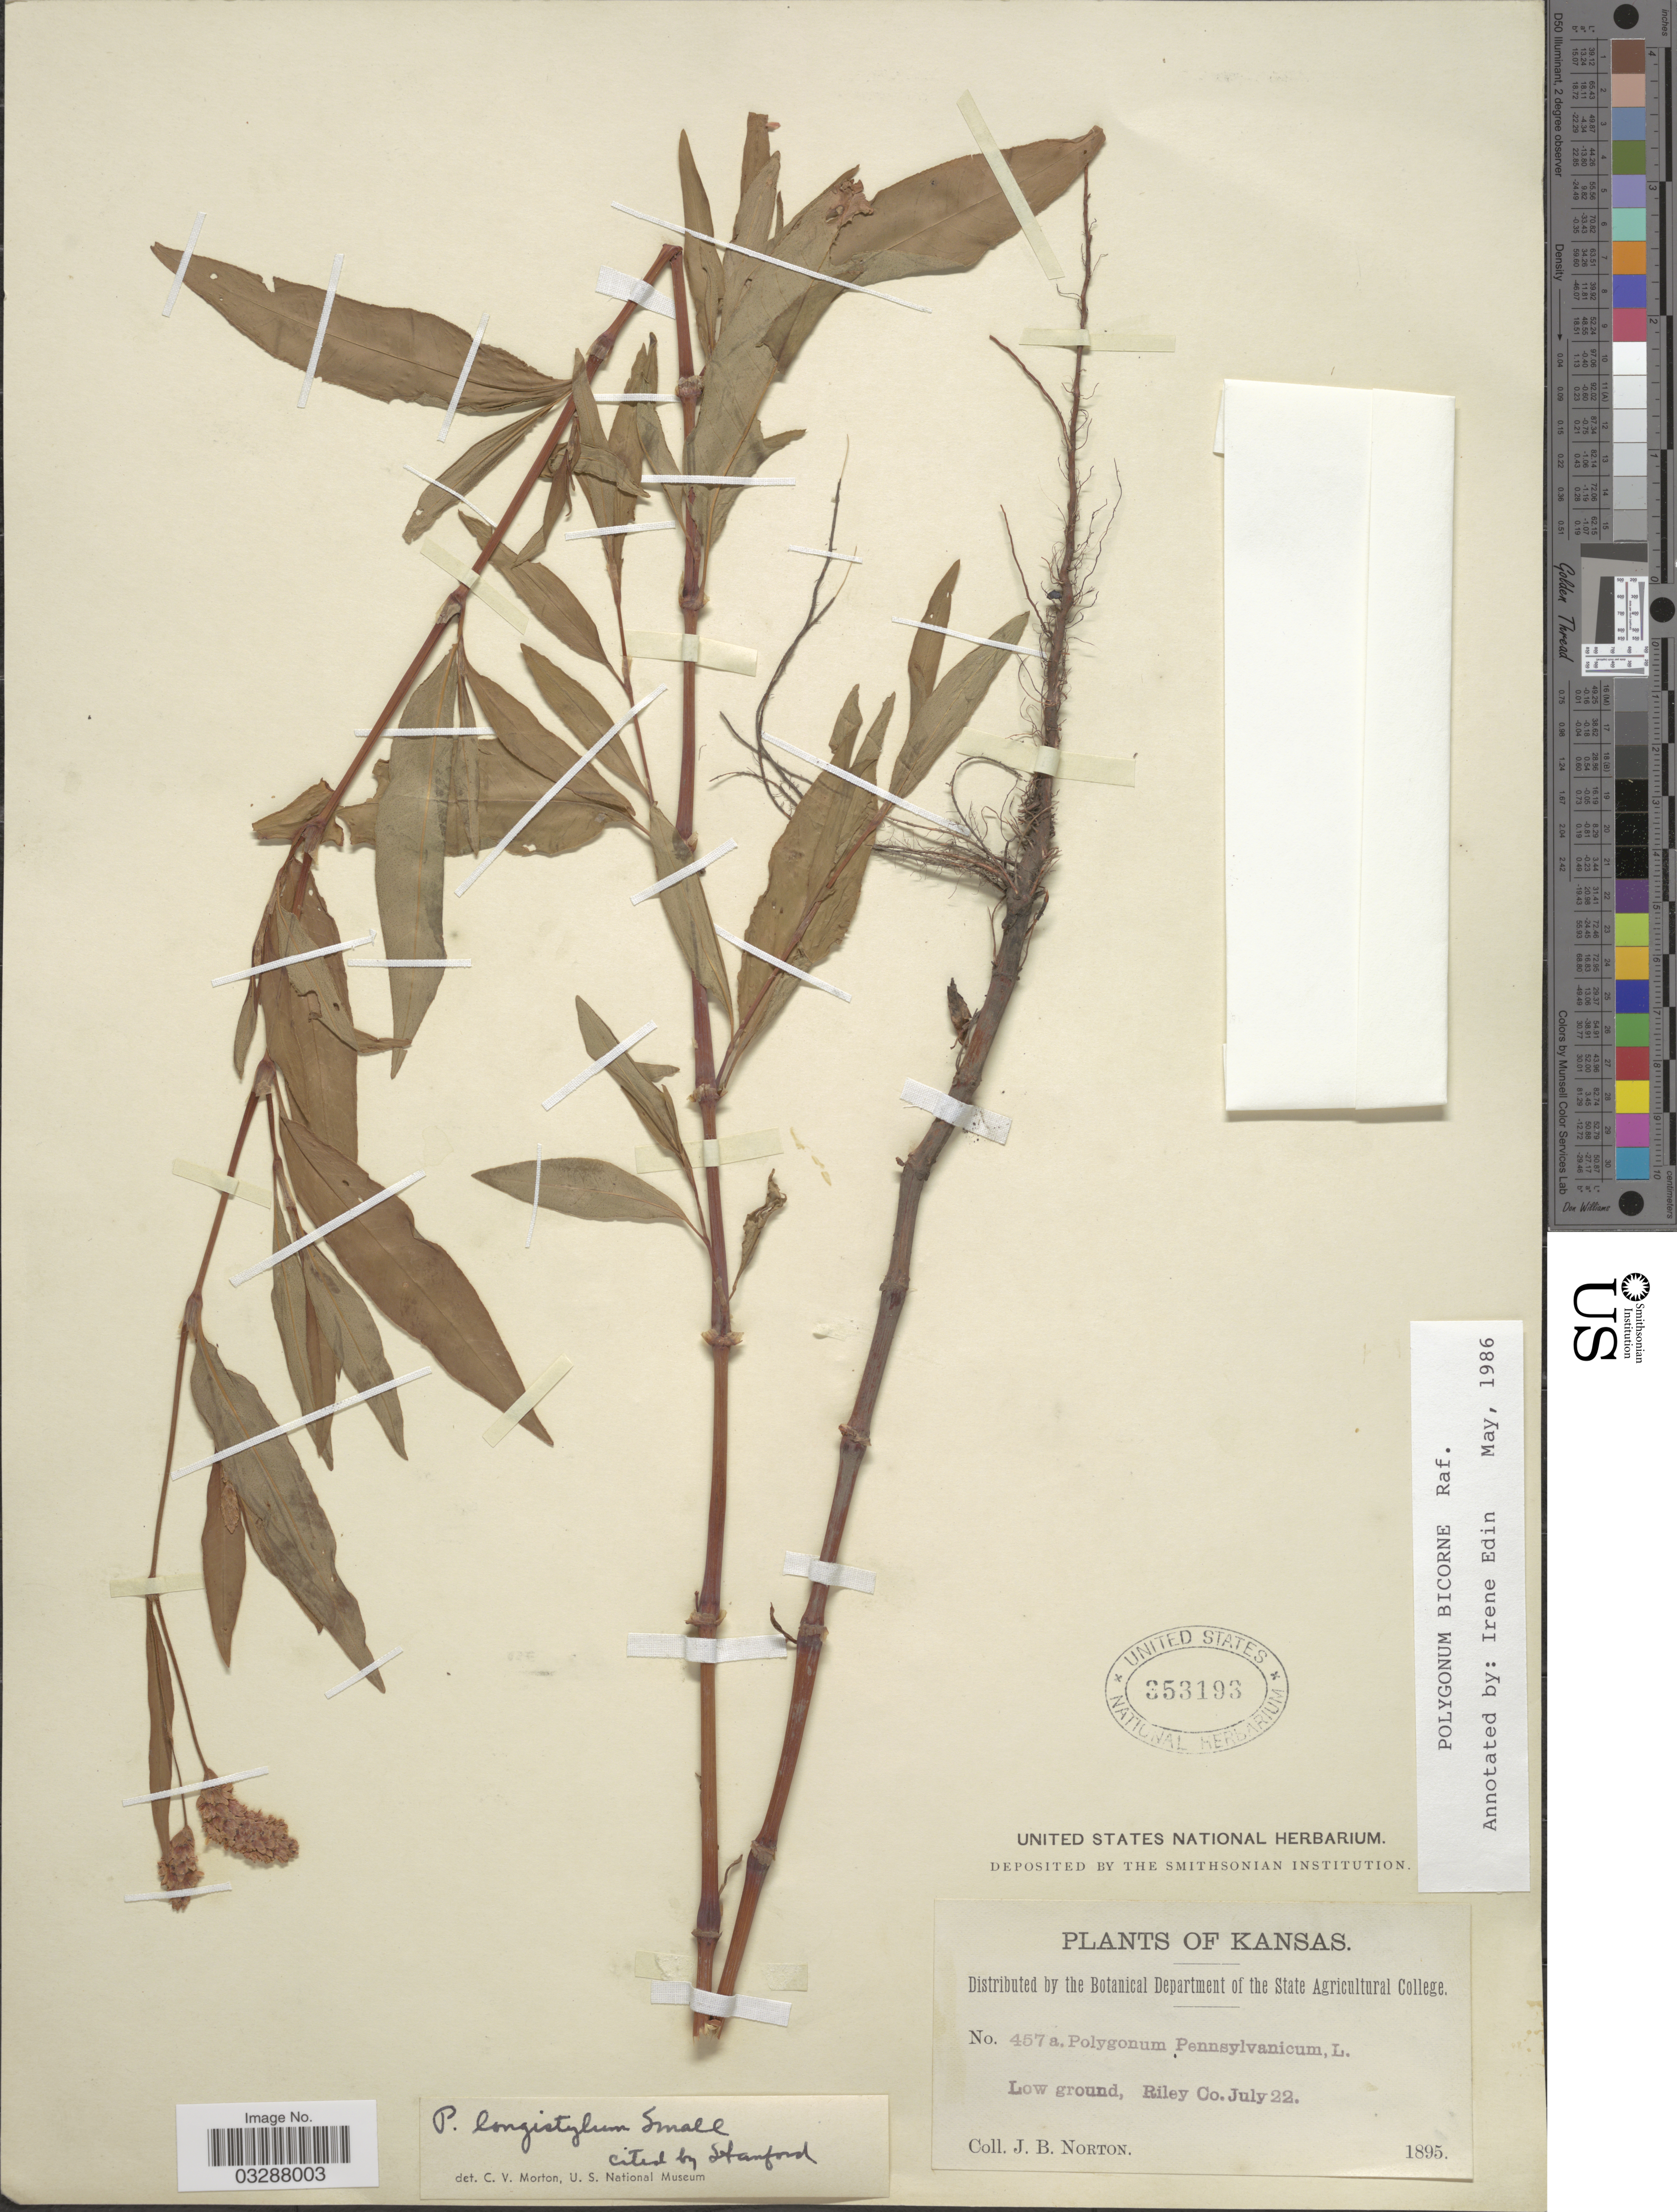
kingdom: Plantae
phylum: Tracheophyta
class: Magnoliopsida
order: Caryophyllales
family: Polygonaceae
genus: Persicaria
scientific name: Persicaria bicornis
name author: (Raf.) Nieuwl.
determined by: Atha, D. E.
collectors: J. B. Norton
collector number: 457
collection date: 1895-07-22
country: United States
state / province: Kansas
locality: Low ground, Riley Co.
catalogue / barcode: US 353193